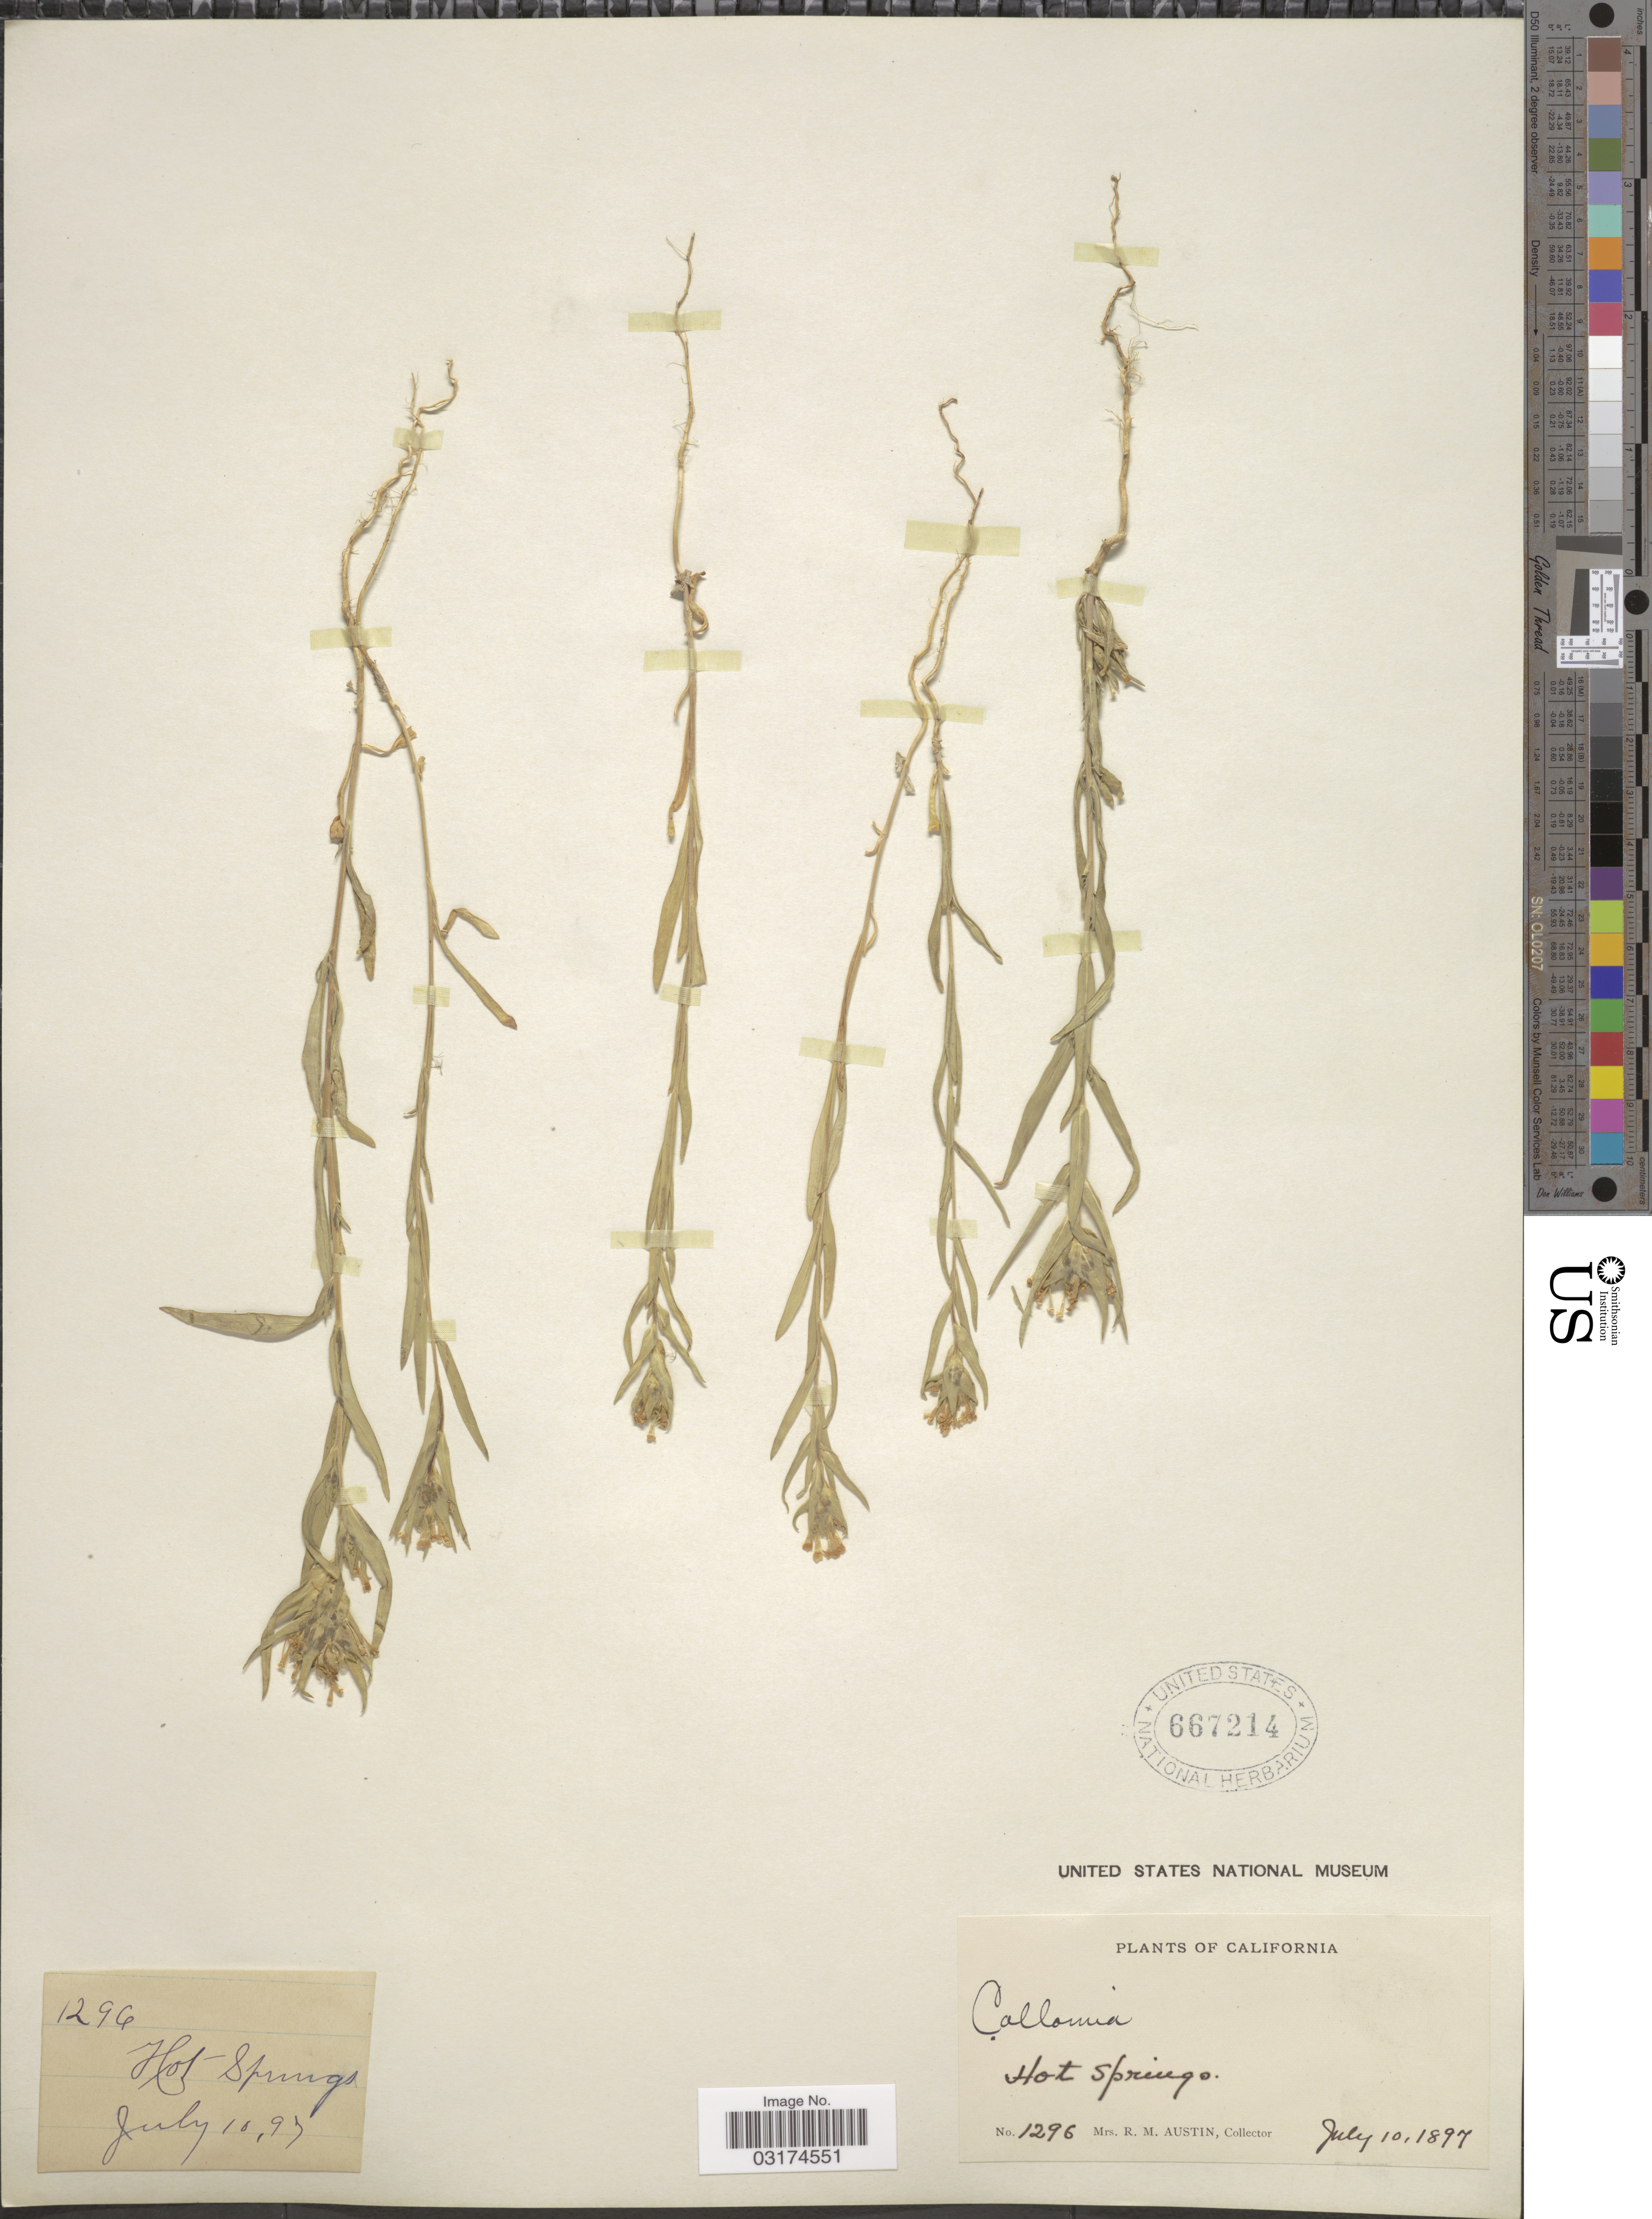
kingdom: Plantae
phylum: Tracheophyta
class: Magnoliopsida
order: Ericales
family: Polemoniaceae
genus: Collomia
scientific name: Collomia linearis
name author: Nutt.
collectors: R. Austin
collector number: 1296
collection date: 1897-07-10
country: United States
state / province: California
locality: Hot Springs.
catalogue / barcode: US 667214